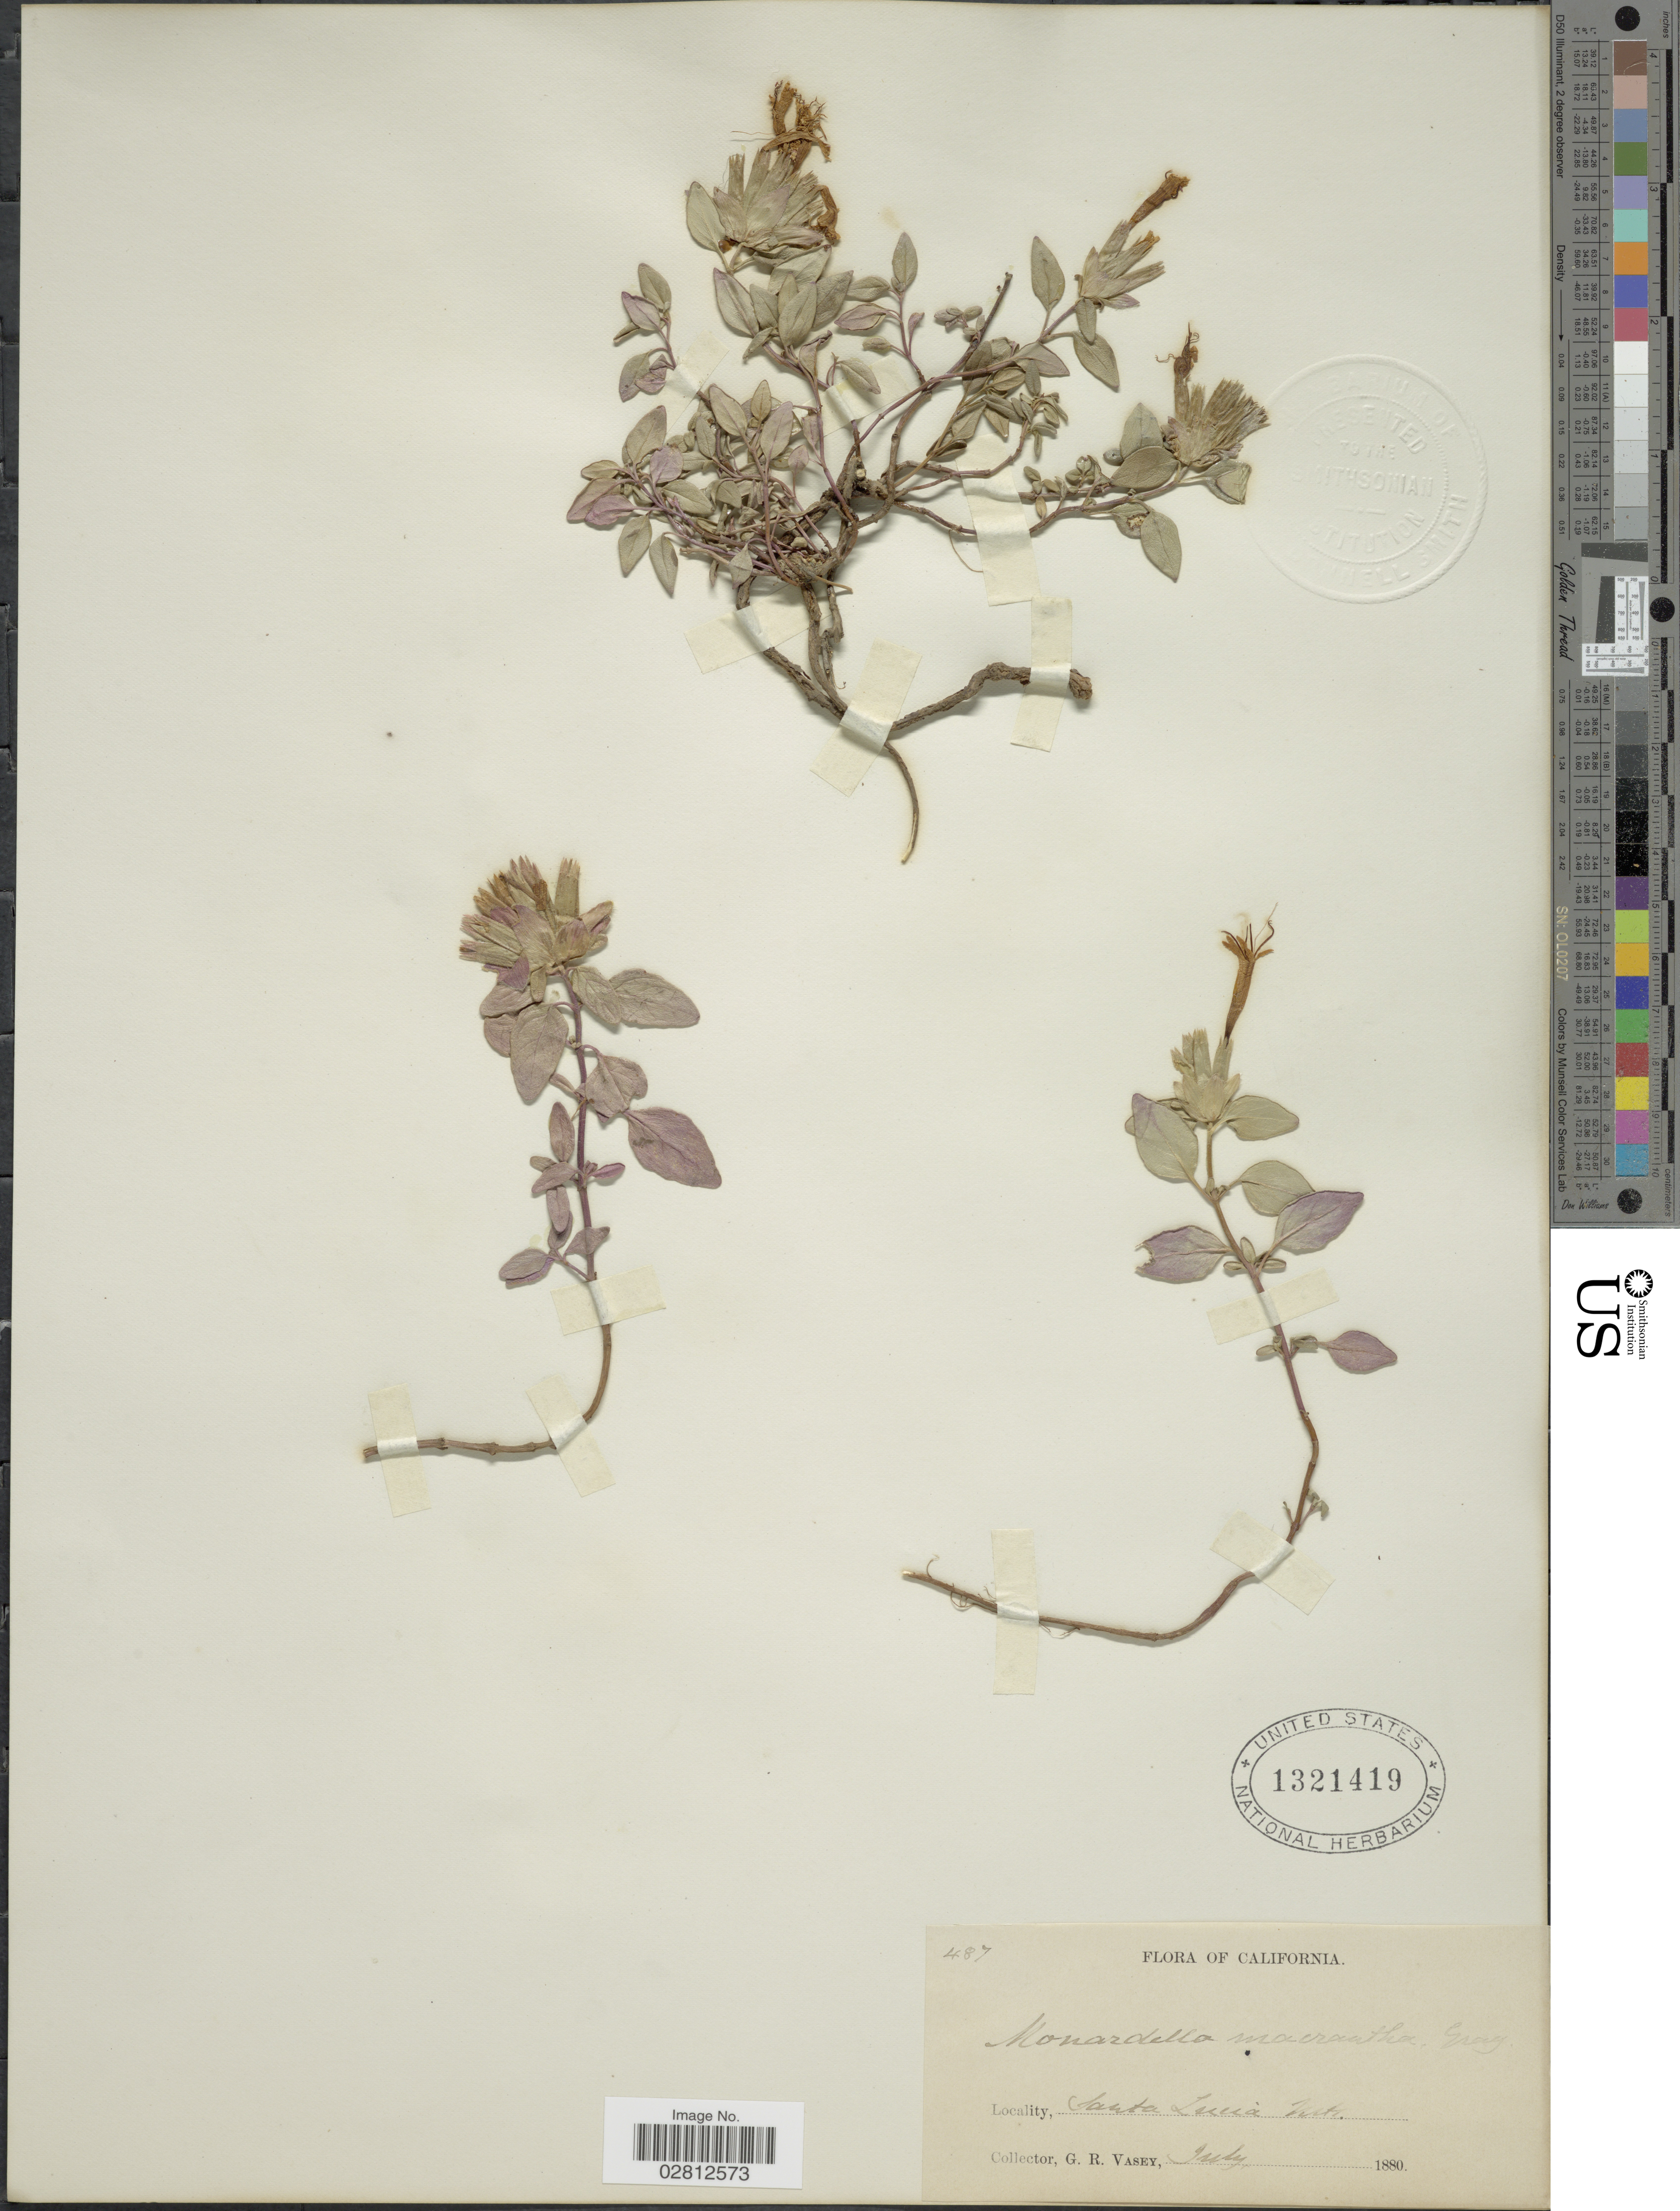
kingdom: Plantae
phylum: Tracheophyta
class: Magnoliopsida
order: Lamiales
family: Lamiaceae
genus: Monardella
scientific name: Monardella macrantha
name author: A. Gray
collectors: G. R. Vasey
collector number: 487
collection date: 1880-07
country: United States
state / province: California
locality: Santa Lucia Mts.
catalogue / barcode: US 1321419